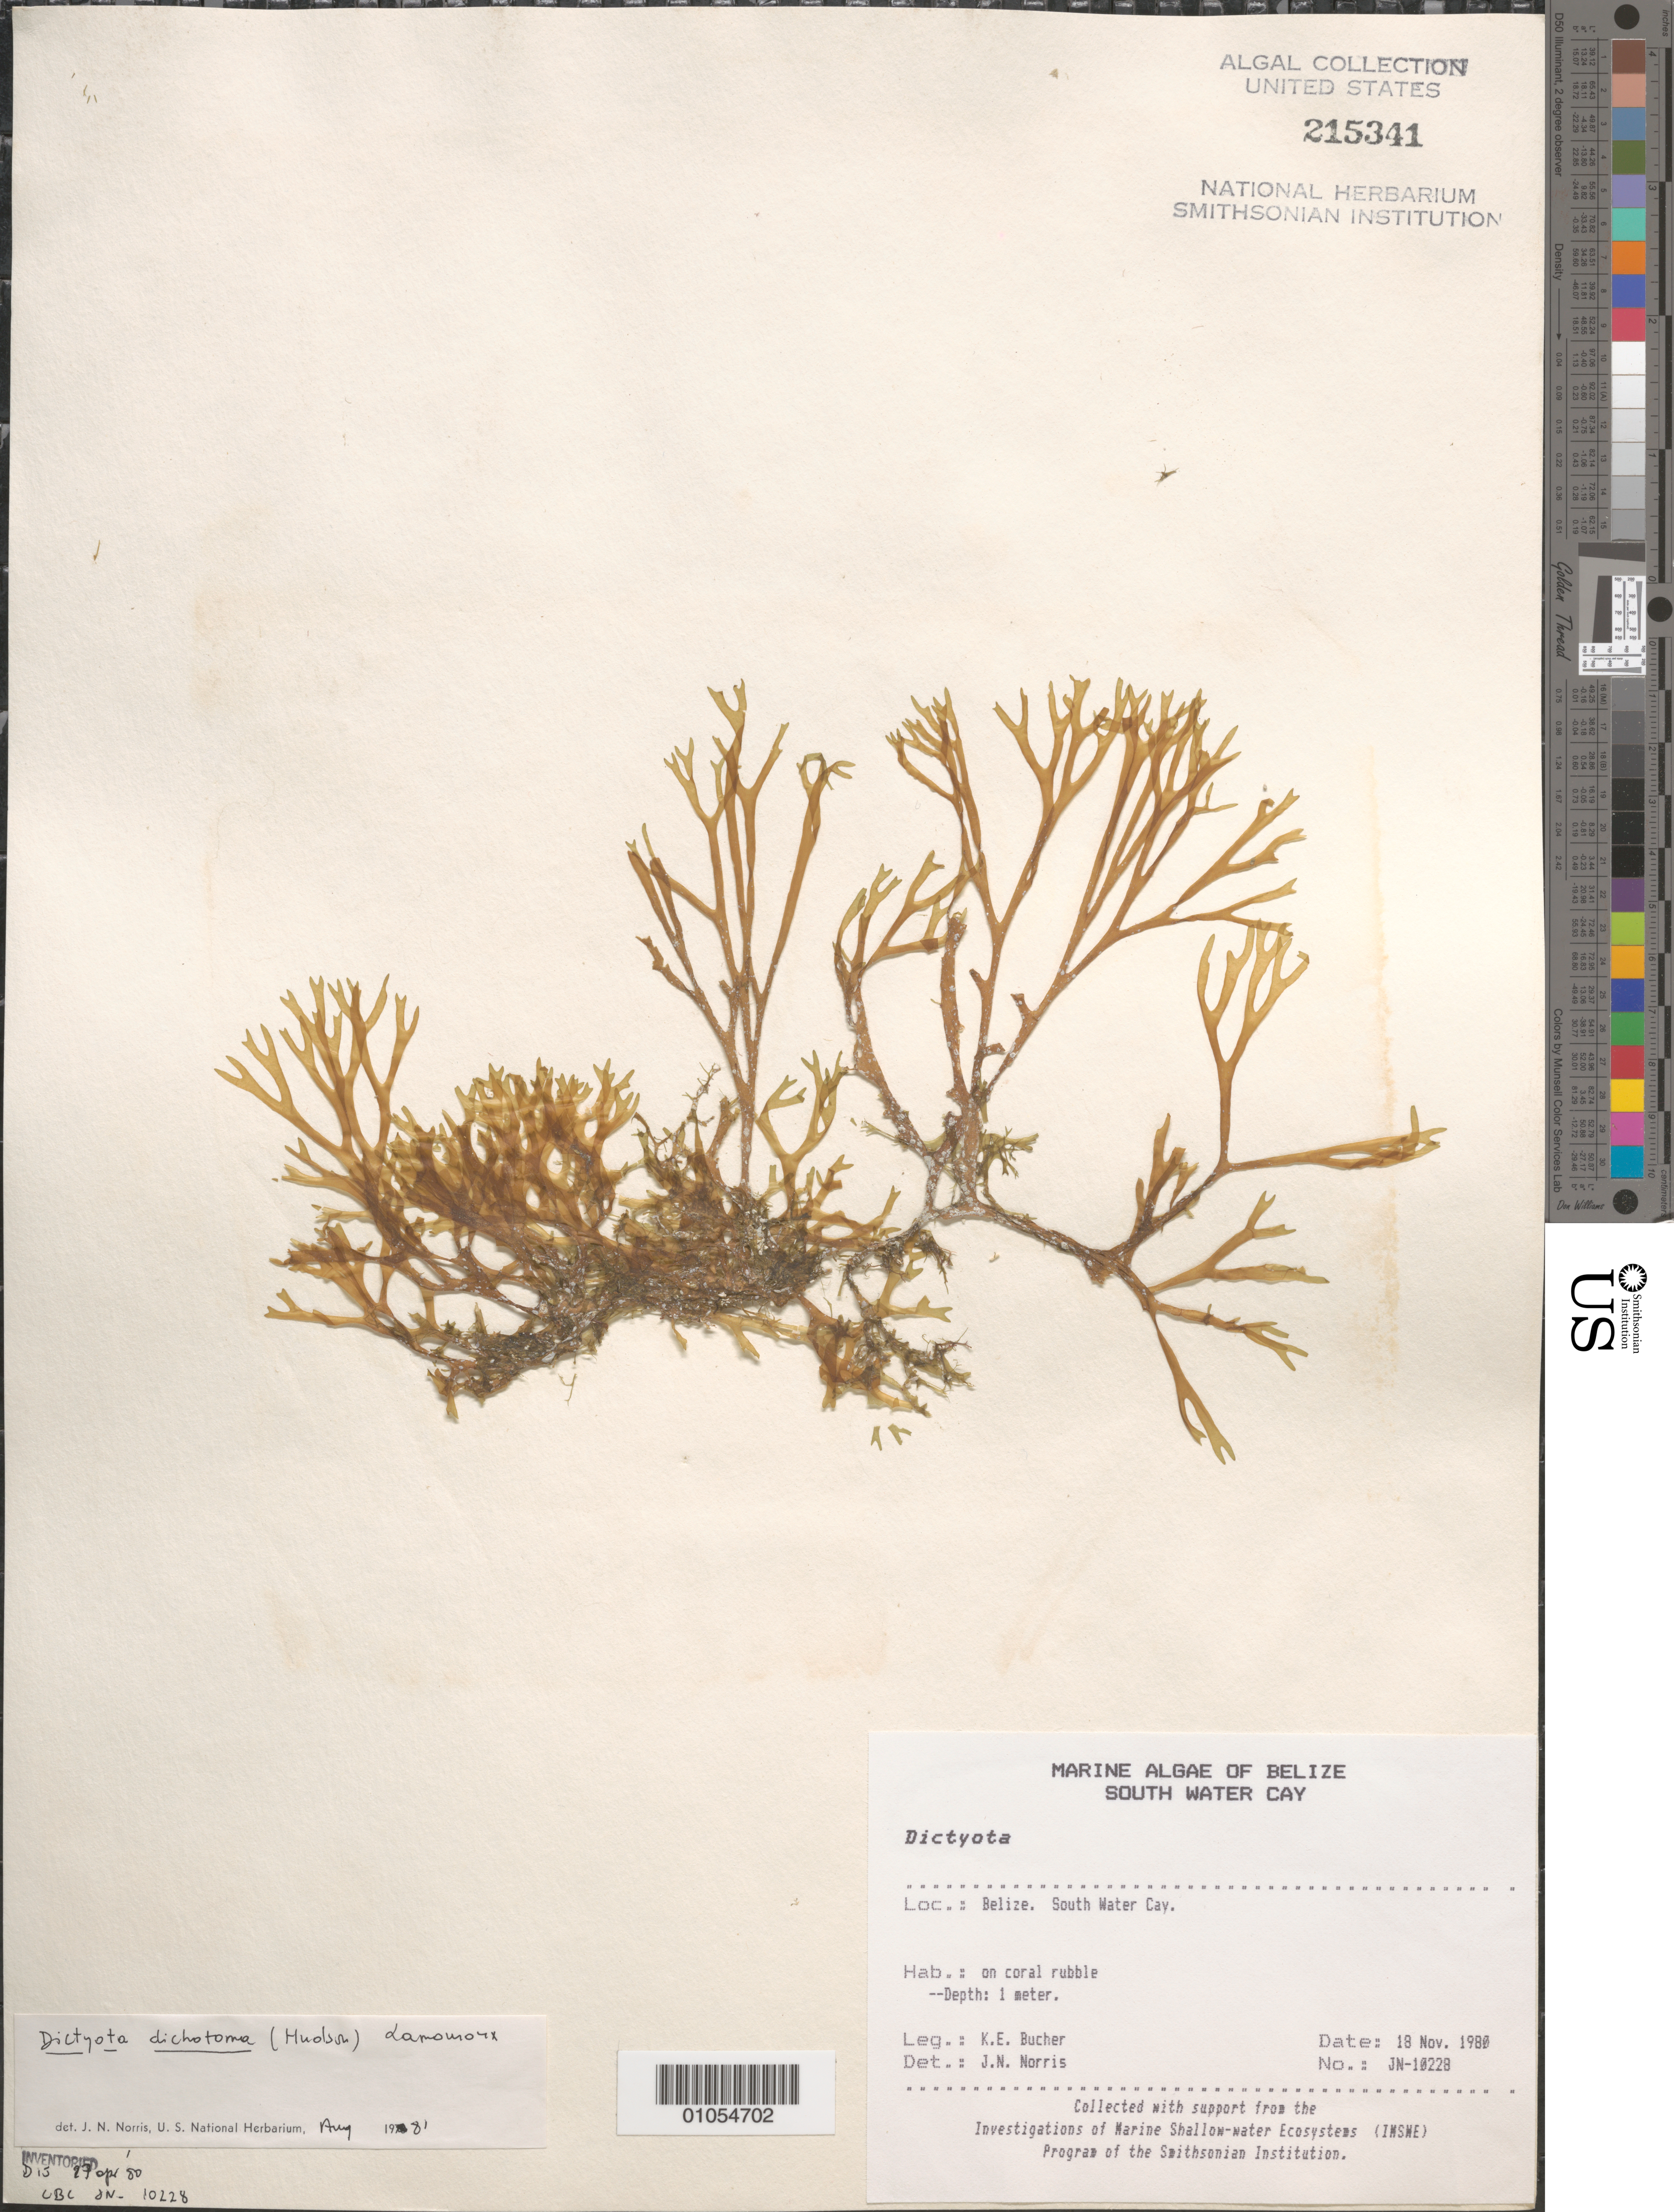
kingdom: Chromista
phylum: Ochrophyta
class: Phaeophyceae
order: Dictyotales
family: Dictyotaceae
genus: Dictyota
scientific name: Dictyota dichotoma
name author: (Huds.) J.V.Lamouroux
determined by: Norris, James N.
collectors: K. E. Bucher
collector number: JN-10228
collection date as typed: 18 Nov 1980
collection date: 1980-11-18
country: Belize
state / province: Stann Creek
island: South Water Cay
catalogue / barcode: US 215341